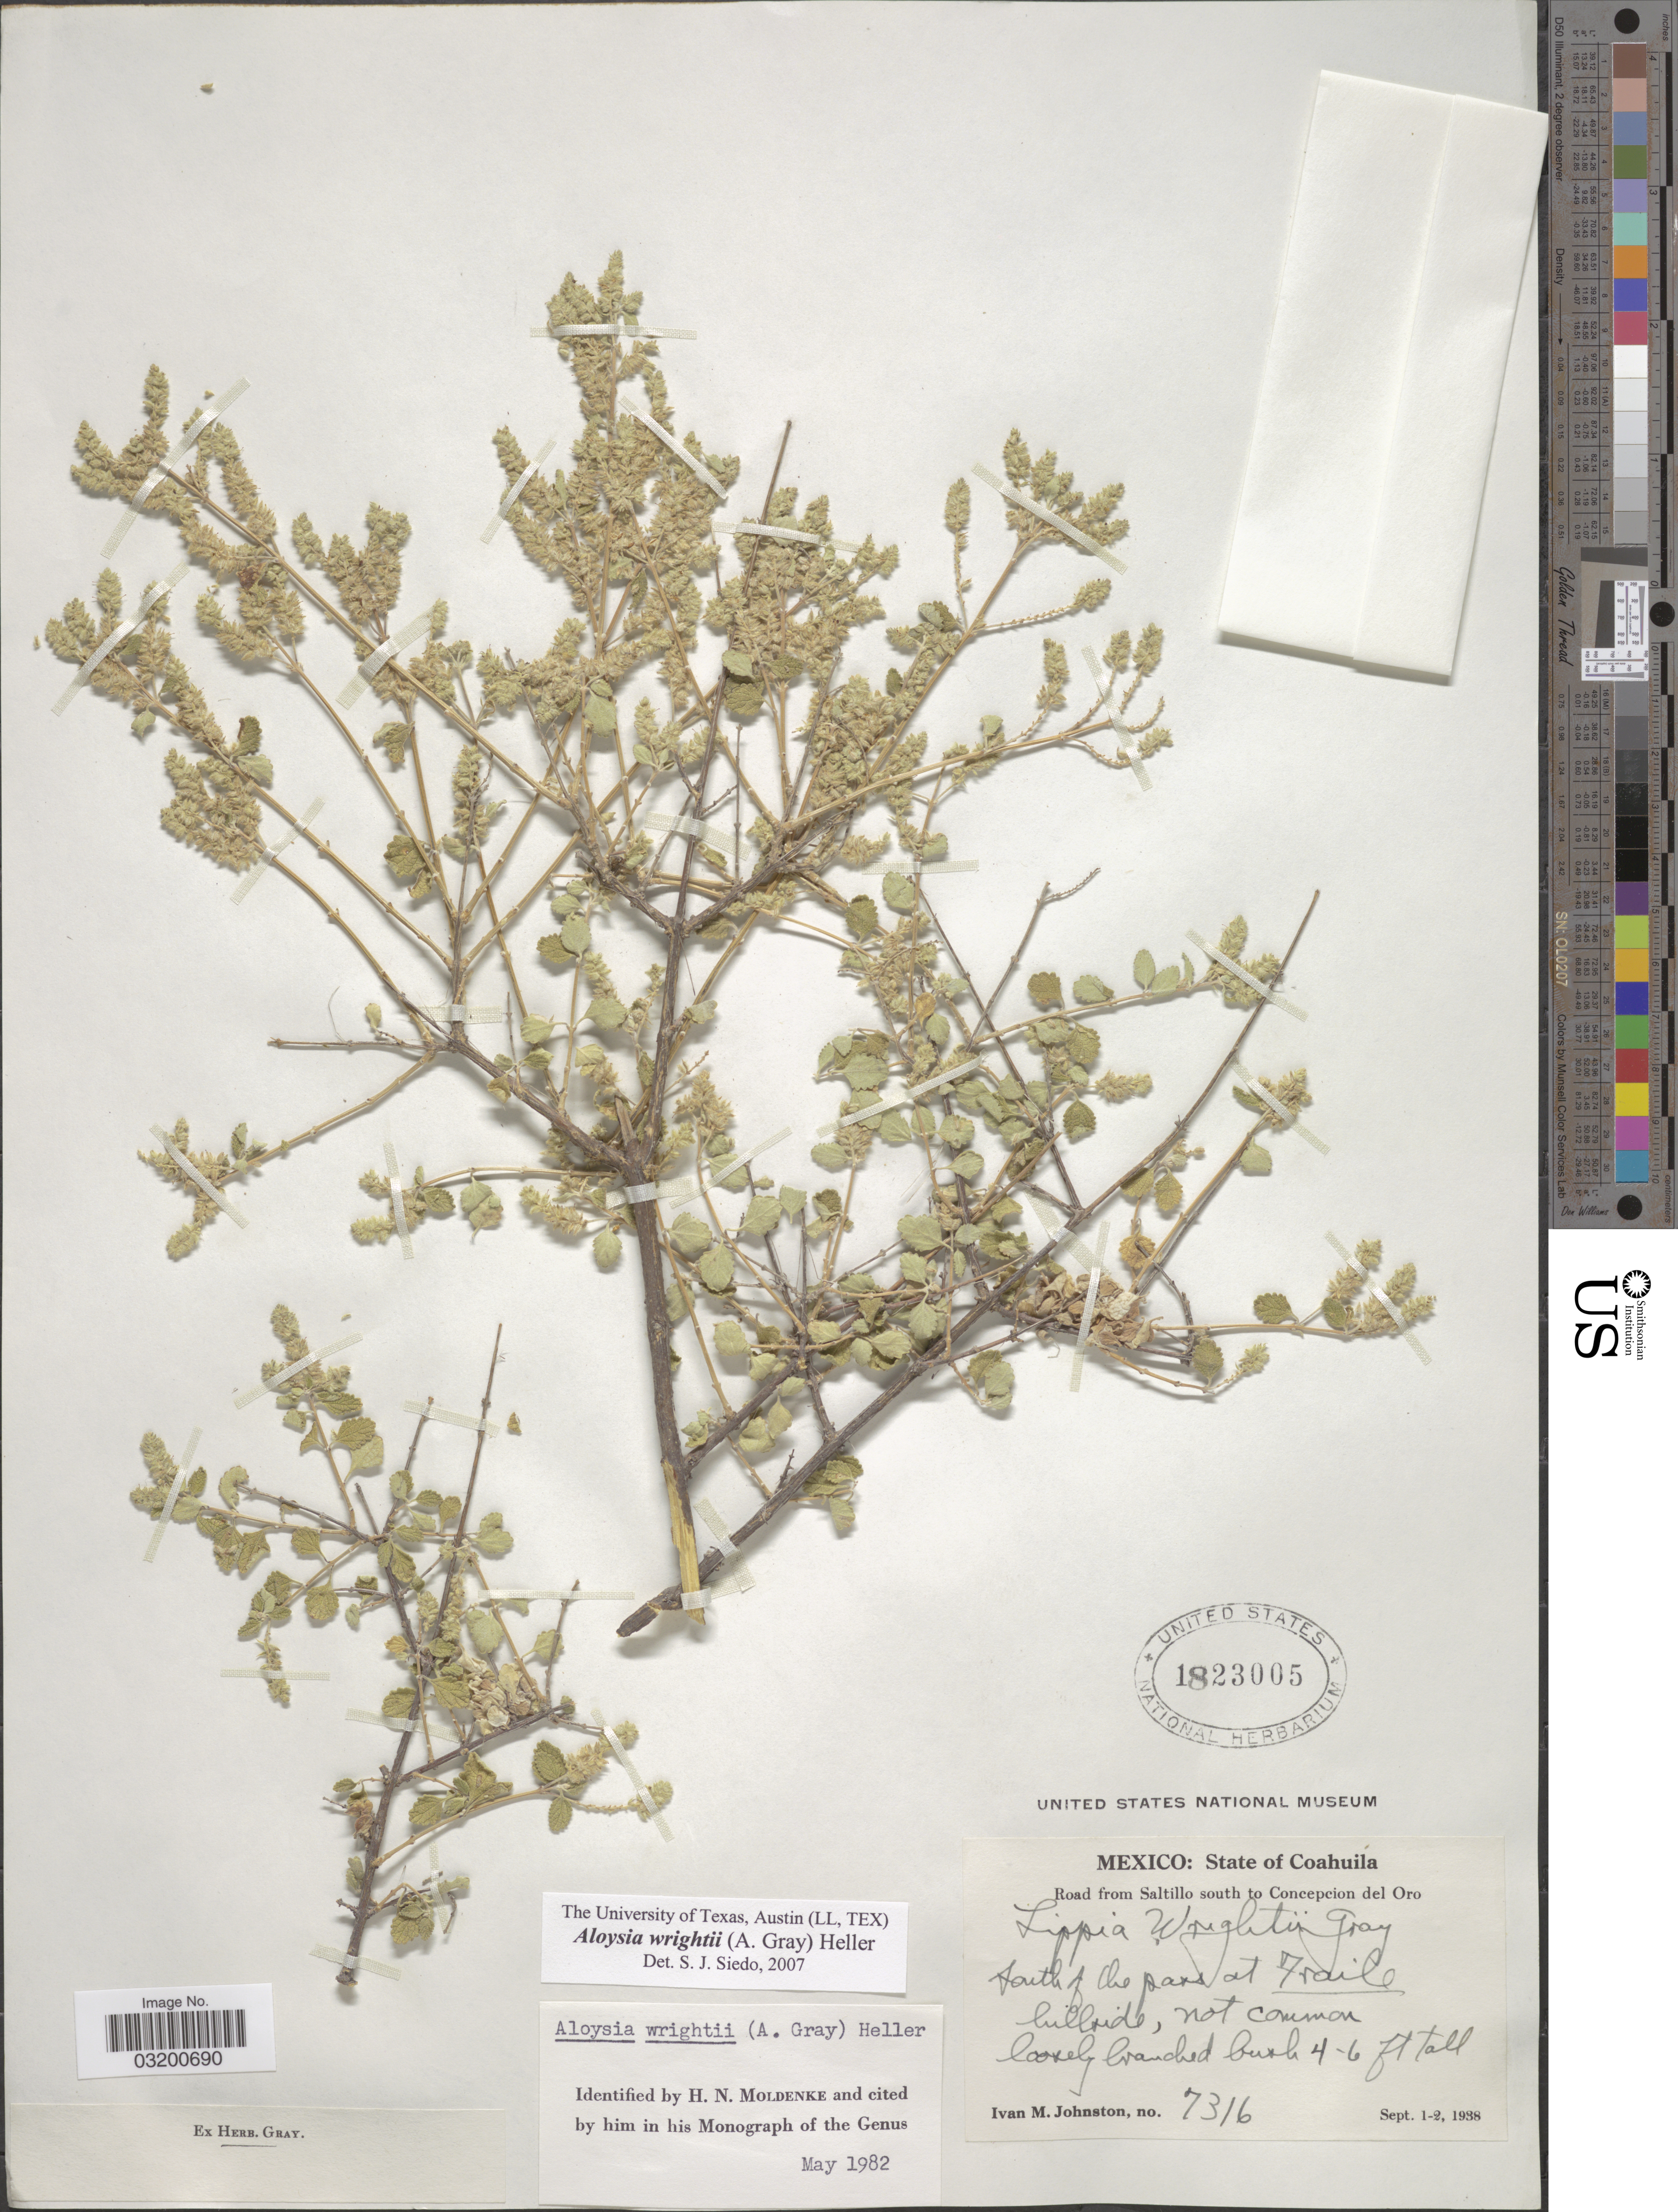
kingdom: Plantae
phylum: Tracheophyta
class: Magnoliopsida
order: Lamiales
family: Verbenaceae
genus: Aloysia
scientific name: Aloysia wrightii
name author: A. Heller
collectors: I.M. Johnston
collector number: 73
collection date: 1938-09-01/1938-09-02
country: Mexico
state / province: Coahuila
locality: Road from Saltillo south to Concepcion del Oro. South of the pass at Fraile hillside.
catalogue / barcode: US 1823005